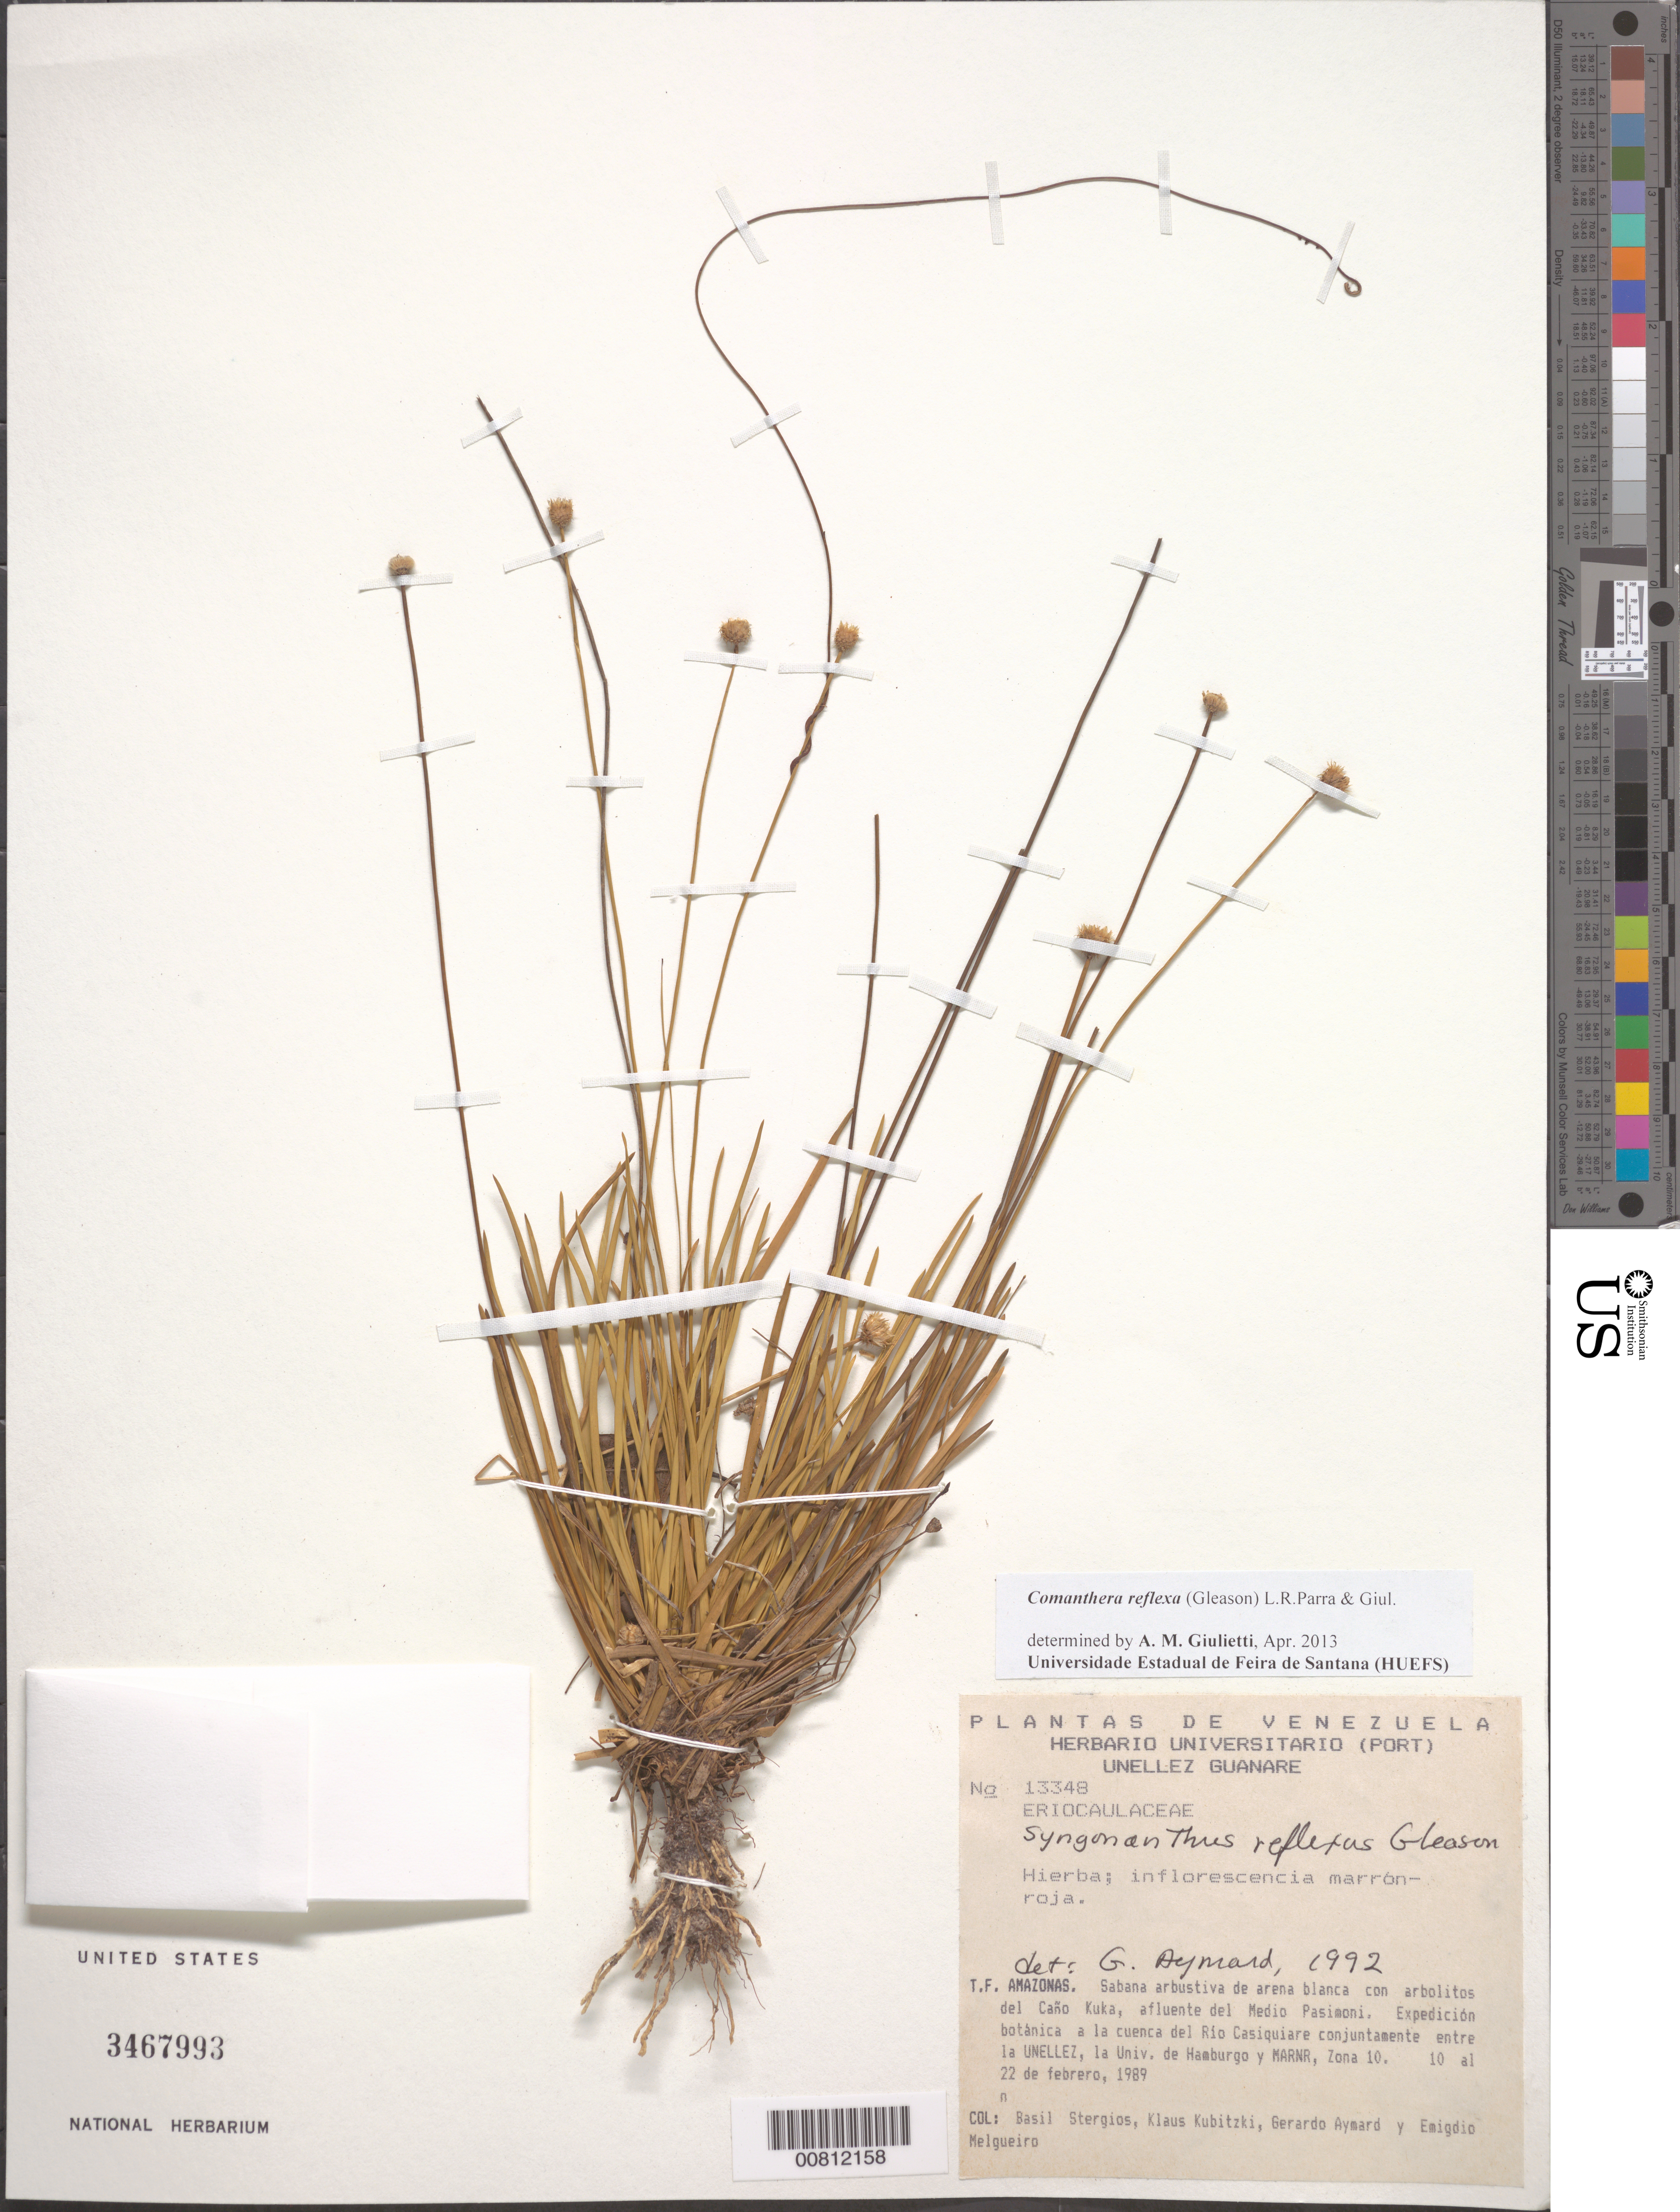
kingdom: Plantae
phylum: Tracheophyta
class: Liliopsida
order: Poales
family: Eriocaulaceae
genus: Comanthera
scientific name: Comanthera reflexa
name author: (Gleason) L.R. Parra & Giul.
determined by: Giulietti, Ana M.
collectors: B. G. Stergios, K. Kubitzki, G. A. Aymard & E. Melgueiro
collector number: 13348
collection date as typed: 10-Feb-89 to 22-Feb-89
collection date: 1989-02-10/1989-02-22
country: Venezuela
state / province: Amazonas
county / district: Río Negro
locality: Río Casiquiare, Caño Kuka, afluente del Medio Pasimoni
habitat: Sabana arbustiva de arena blanca con arbolitos del caño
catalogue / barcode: US 3467993